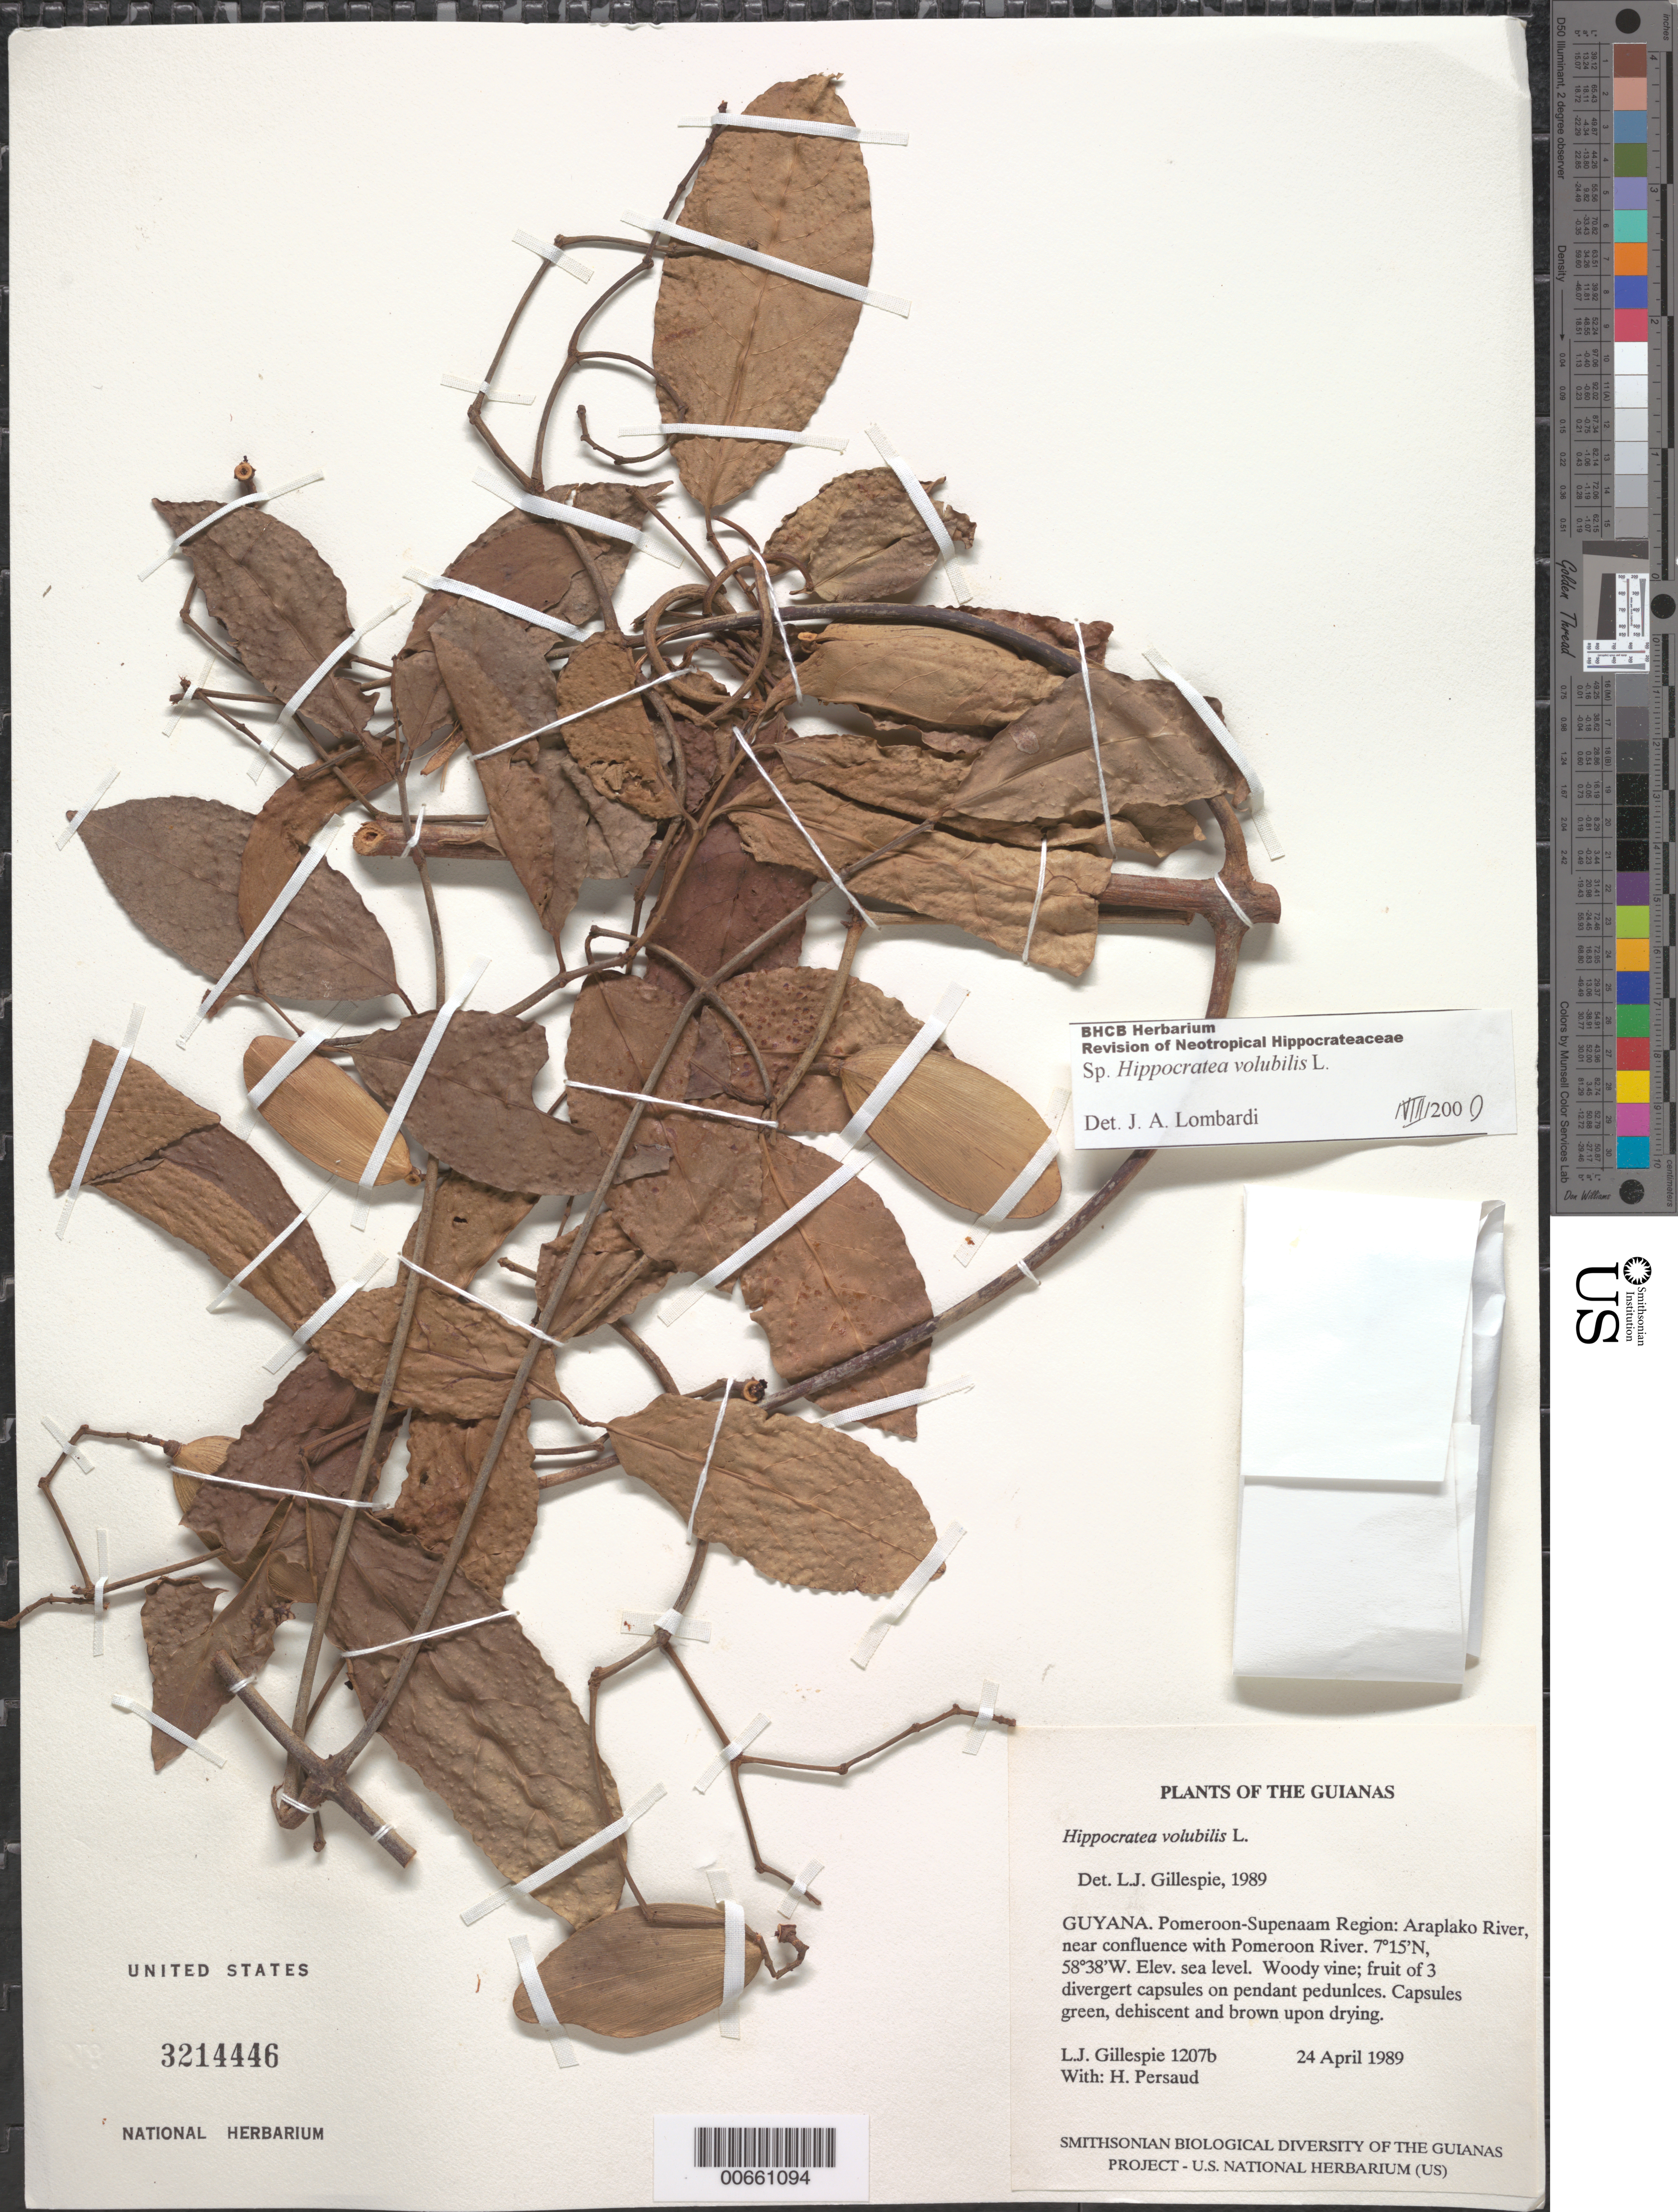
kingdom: Plantae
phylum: Tracheophyta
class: Magnoliopsida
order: Celastrales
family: Celastraceae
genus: Hippocratea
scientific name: Hippocratea volubilis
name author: L.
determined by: Gillespie, L. J.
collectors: L. J. Gillespie & H. Persaud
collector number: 1207 b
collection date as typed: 24 April 1989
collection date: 1989-04-24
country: Guyana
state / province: Pomeroon-Supenaam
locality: Araplako River, near confluence with Pomeroon River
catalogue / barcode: US 3214446